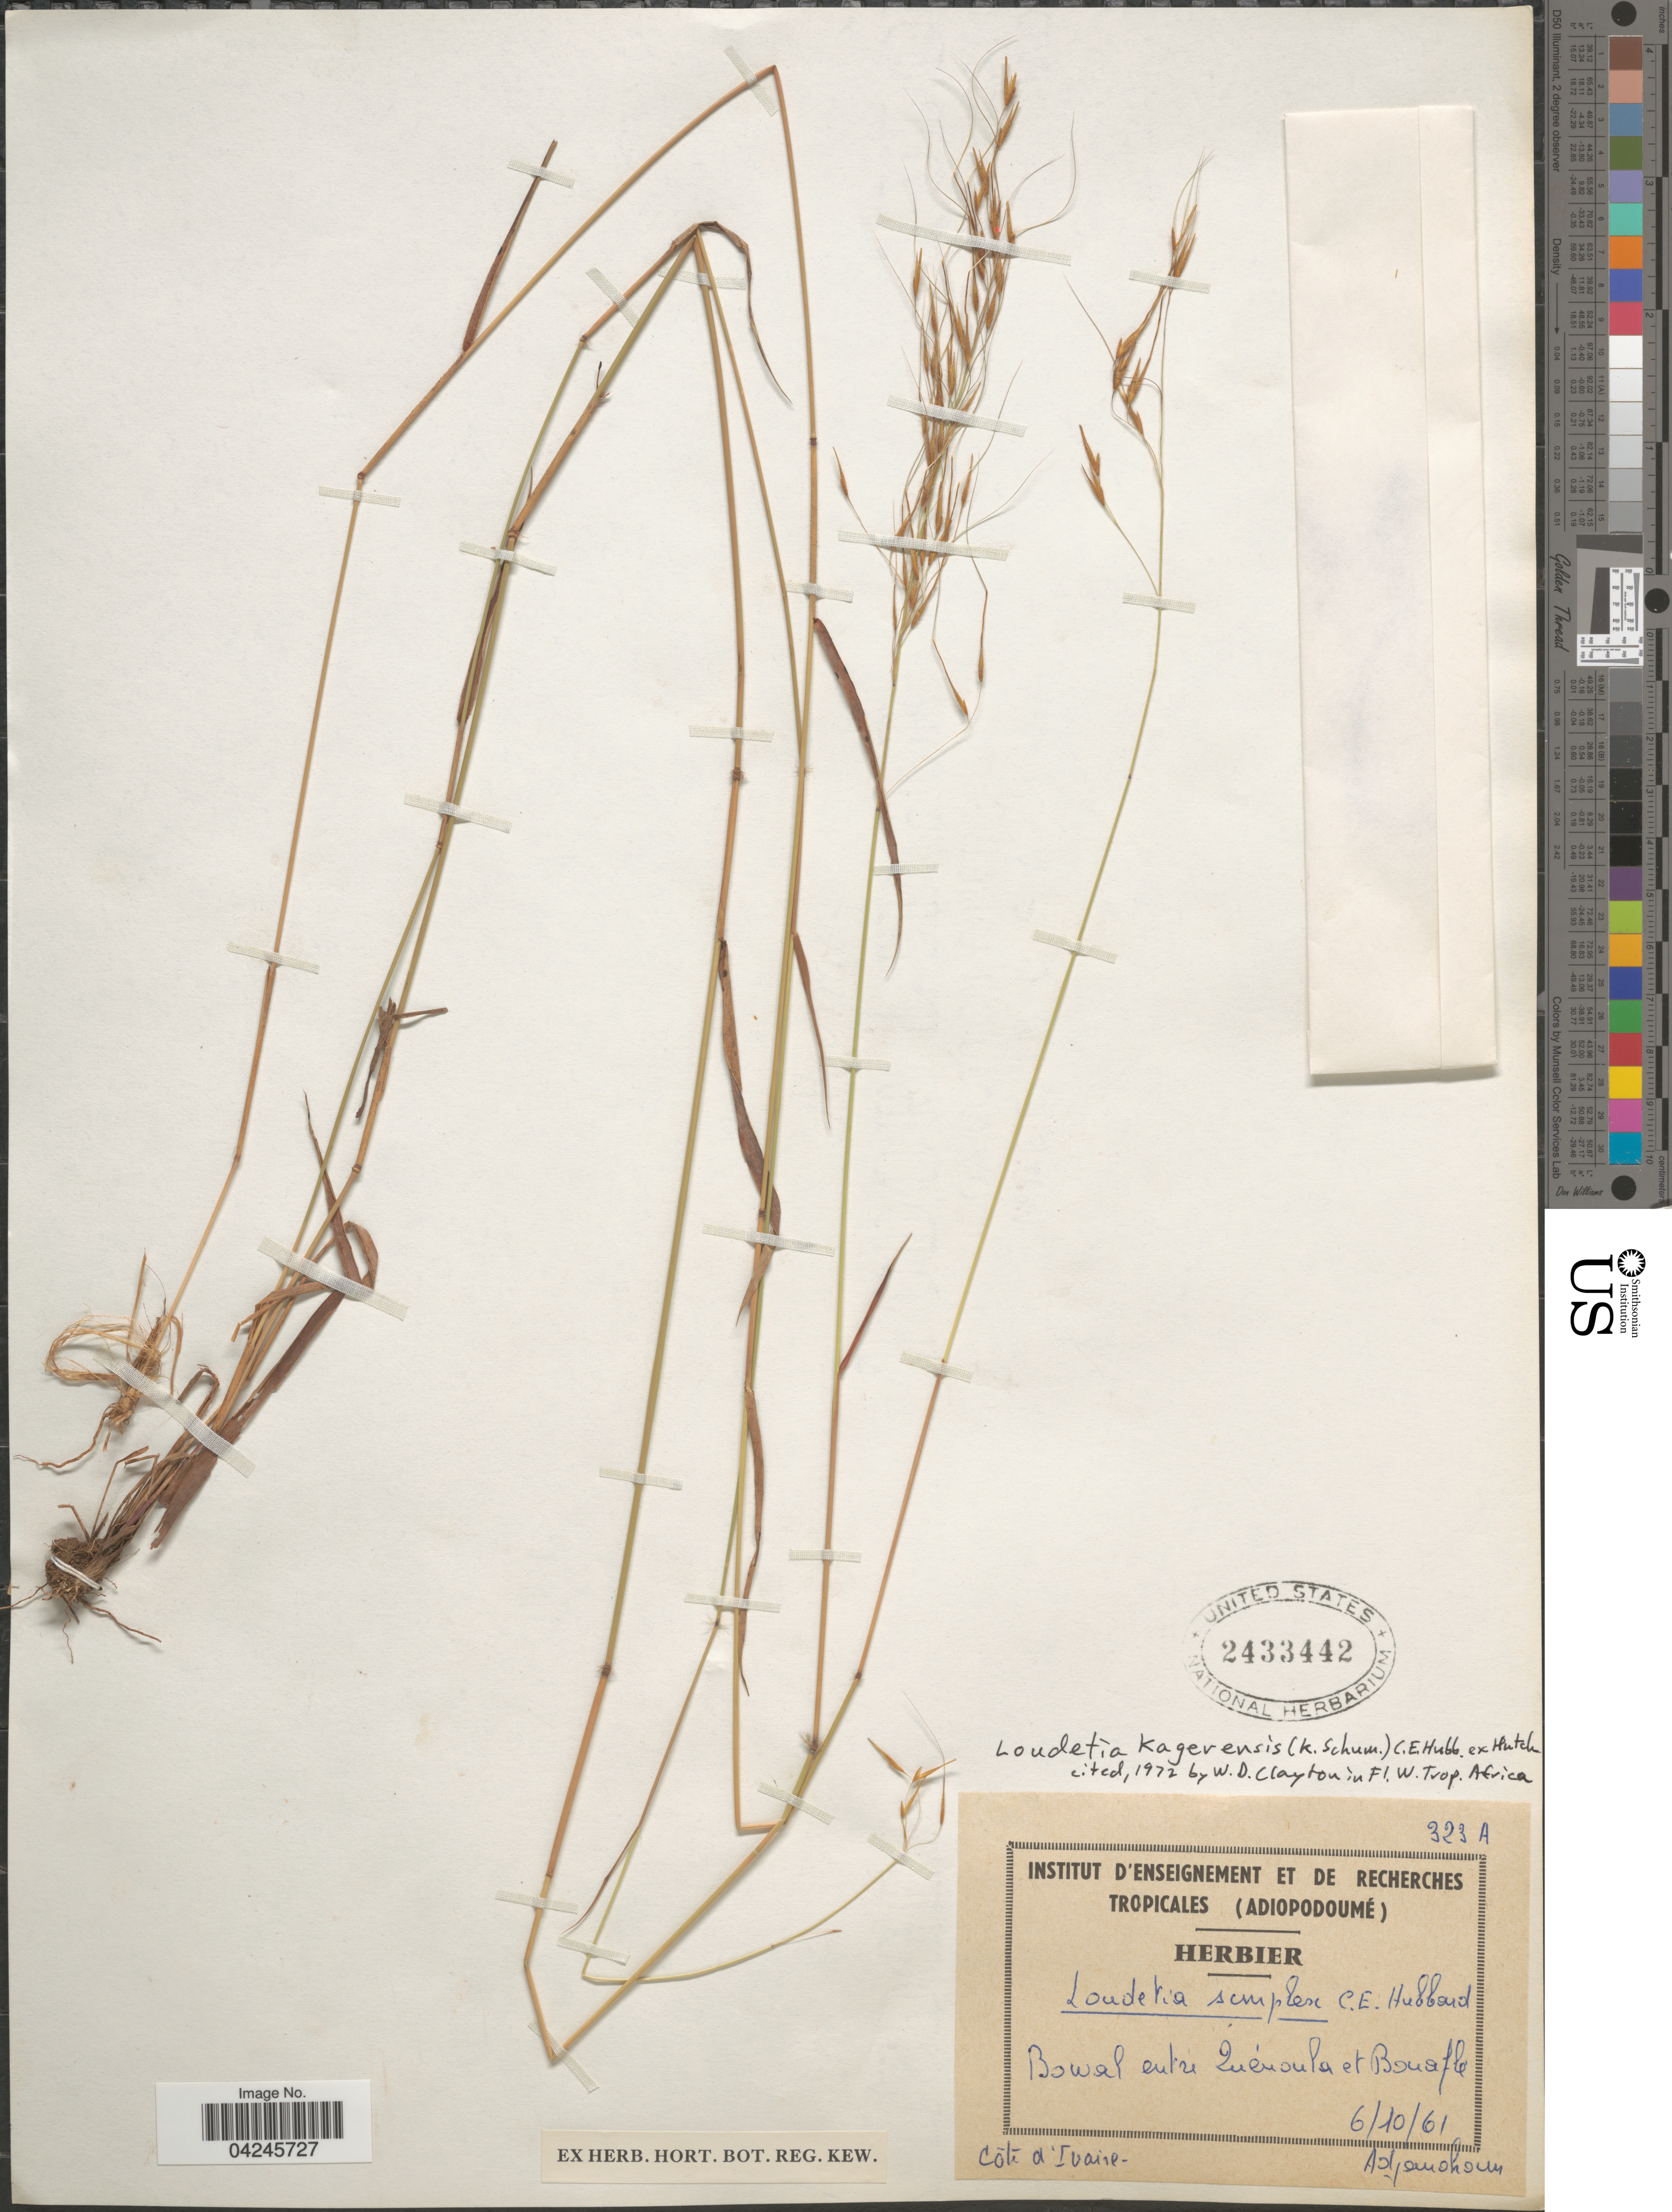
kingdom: Plantae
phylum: Tracheophyta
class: Liliopsida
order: Poales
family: Poaceae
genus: Loudetia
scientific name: Loudetia kagerensis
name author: (K. Schum.) Hutch.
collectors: Adjanohoun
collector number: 323A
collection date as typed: Transcribed d/m/y: 6/10/61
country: Ivory Coast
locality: Bowel entre Quénoula et Bouafle. Côte d'Ivoire.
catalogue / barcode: US 2433442